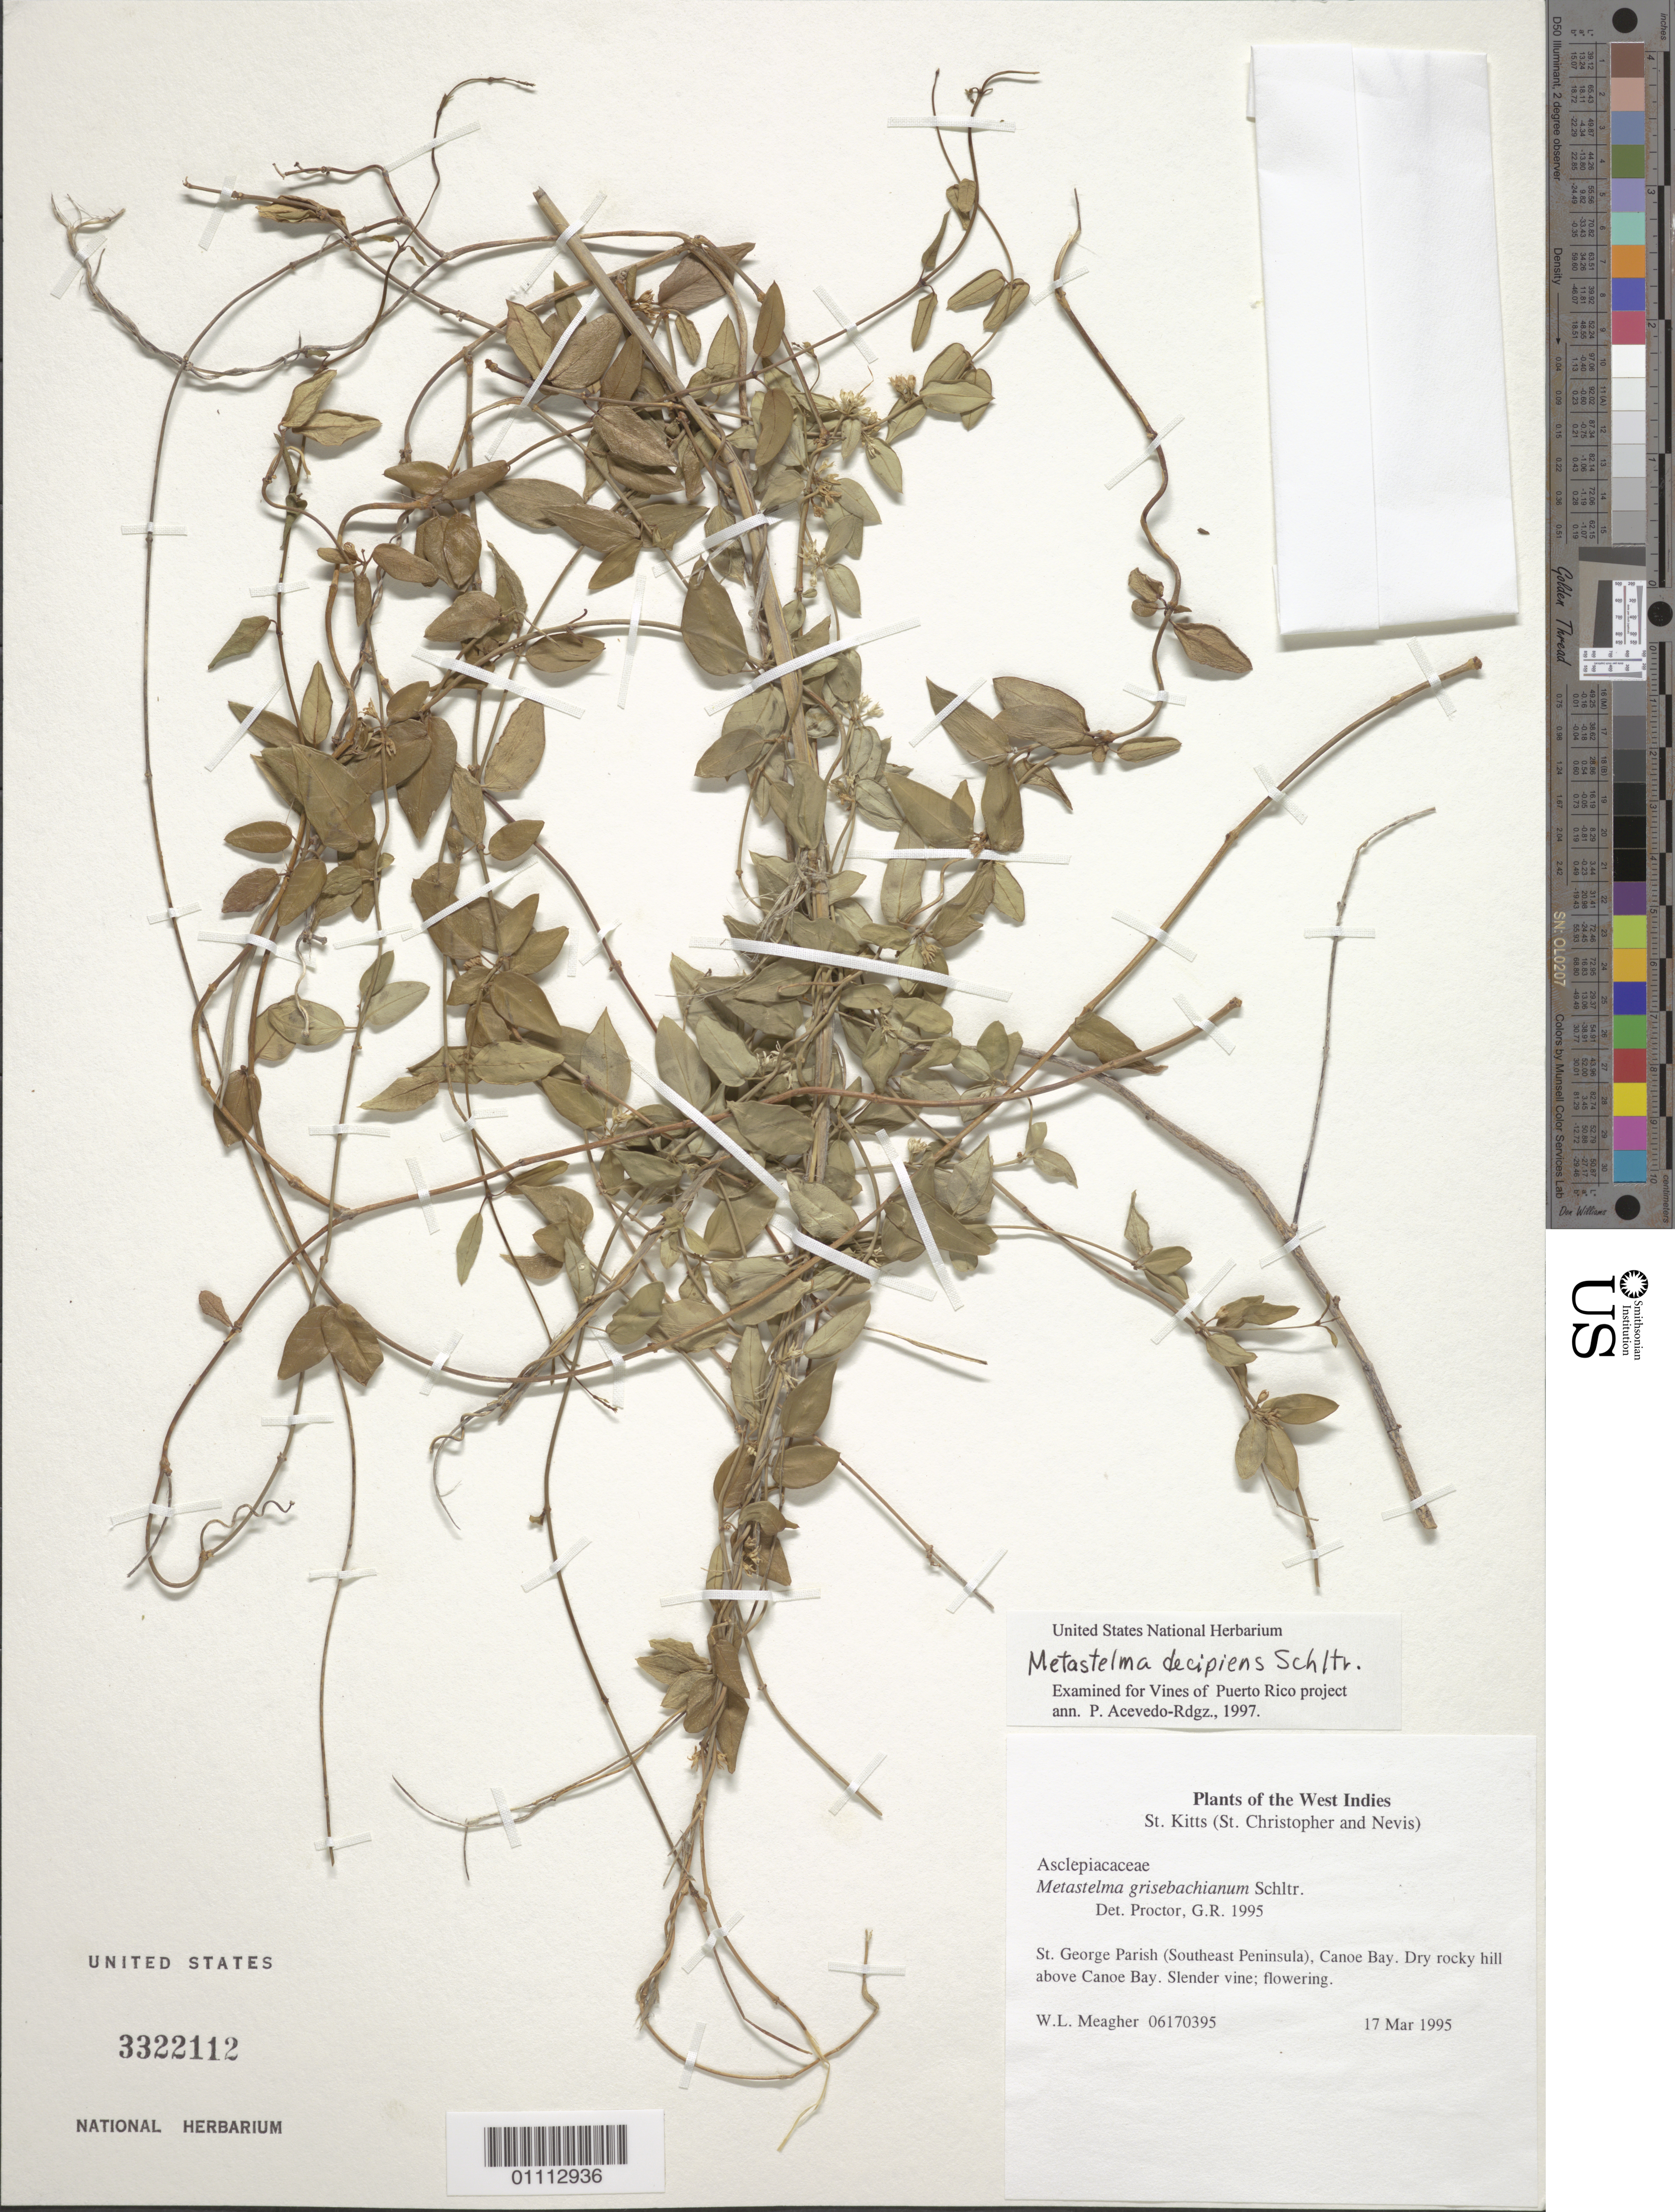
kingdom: Plantae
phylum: Tracheophyta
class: Magnoliopsida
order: Gentianales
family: Apocynaceae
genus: Metastelma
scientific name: Metastelma decipiens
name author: Schltr.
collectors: W. Meagher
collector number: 6170395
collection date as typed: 17 Mar 1995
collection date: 1995-03-17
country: St. Christopher-Nevis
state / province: St. George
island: St. Christopher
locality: SE Peninsula, Canoe Bay. Dry rocky hill above Canoe Bay. Slender vine; flowering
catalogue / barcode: US 3322112